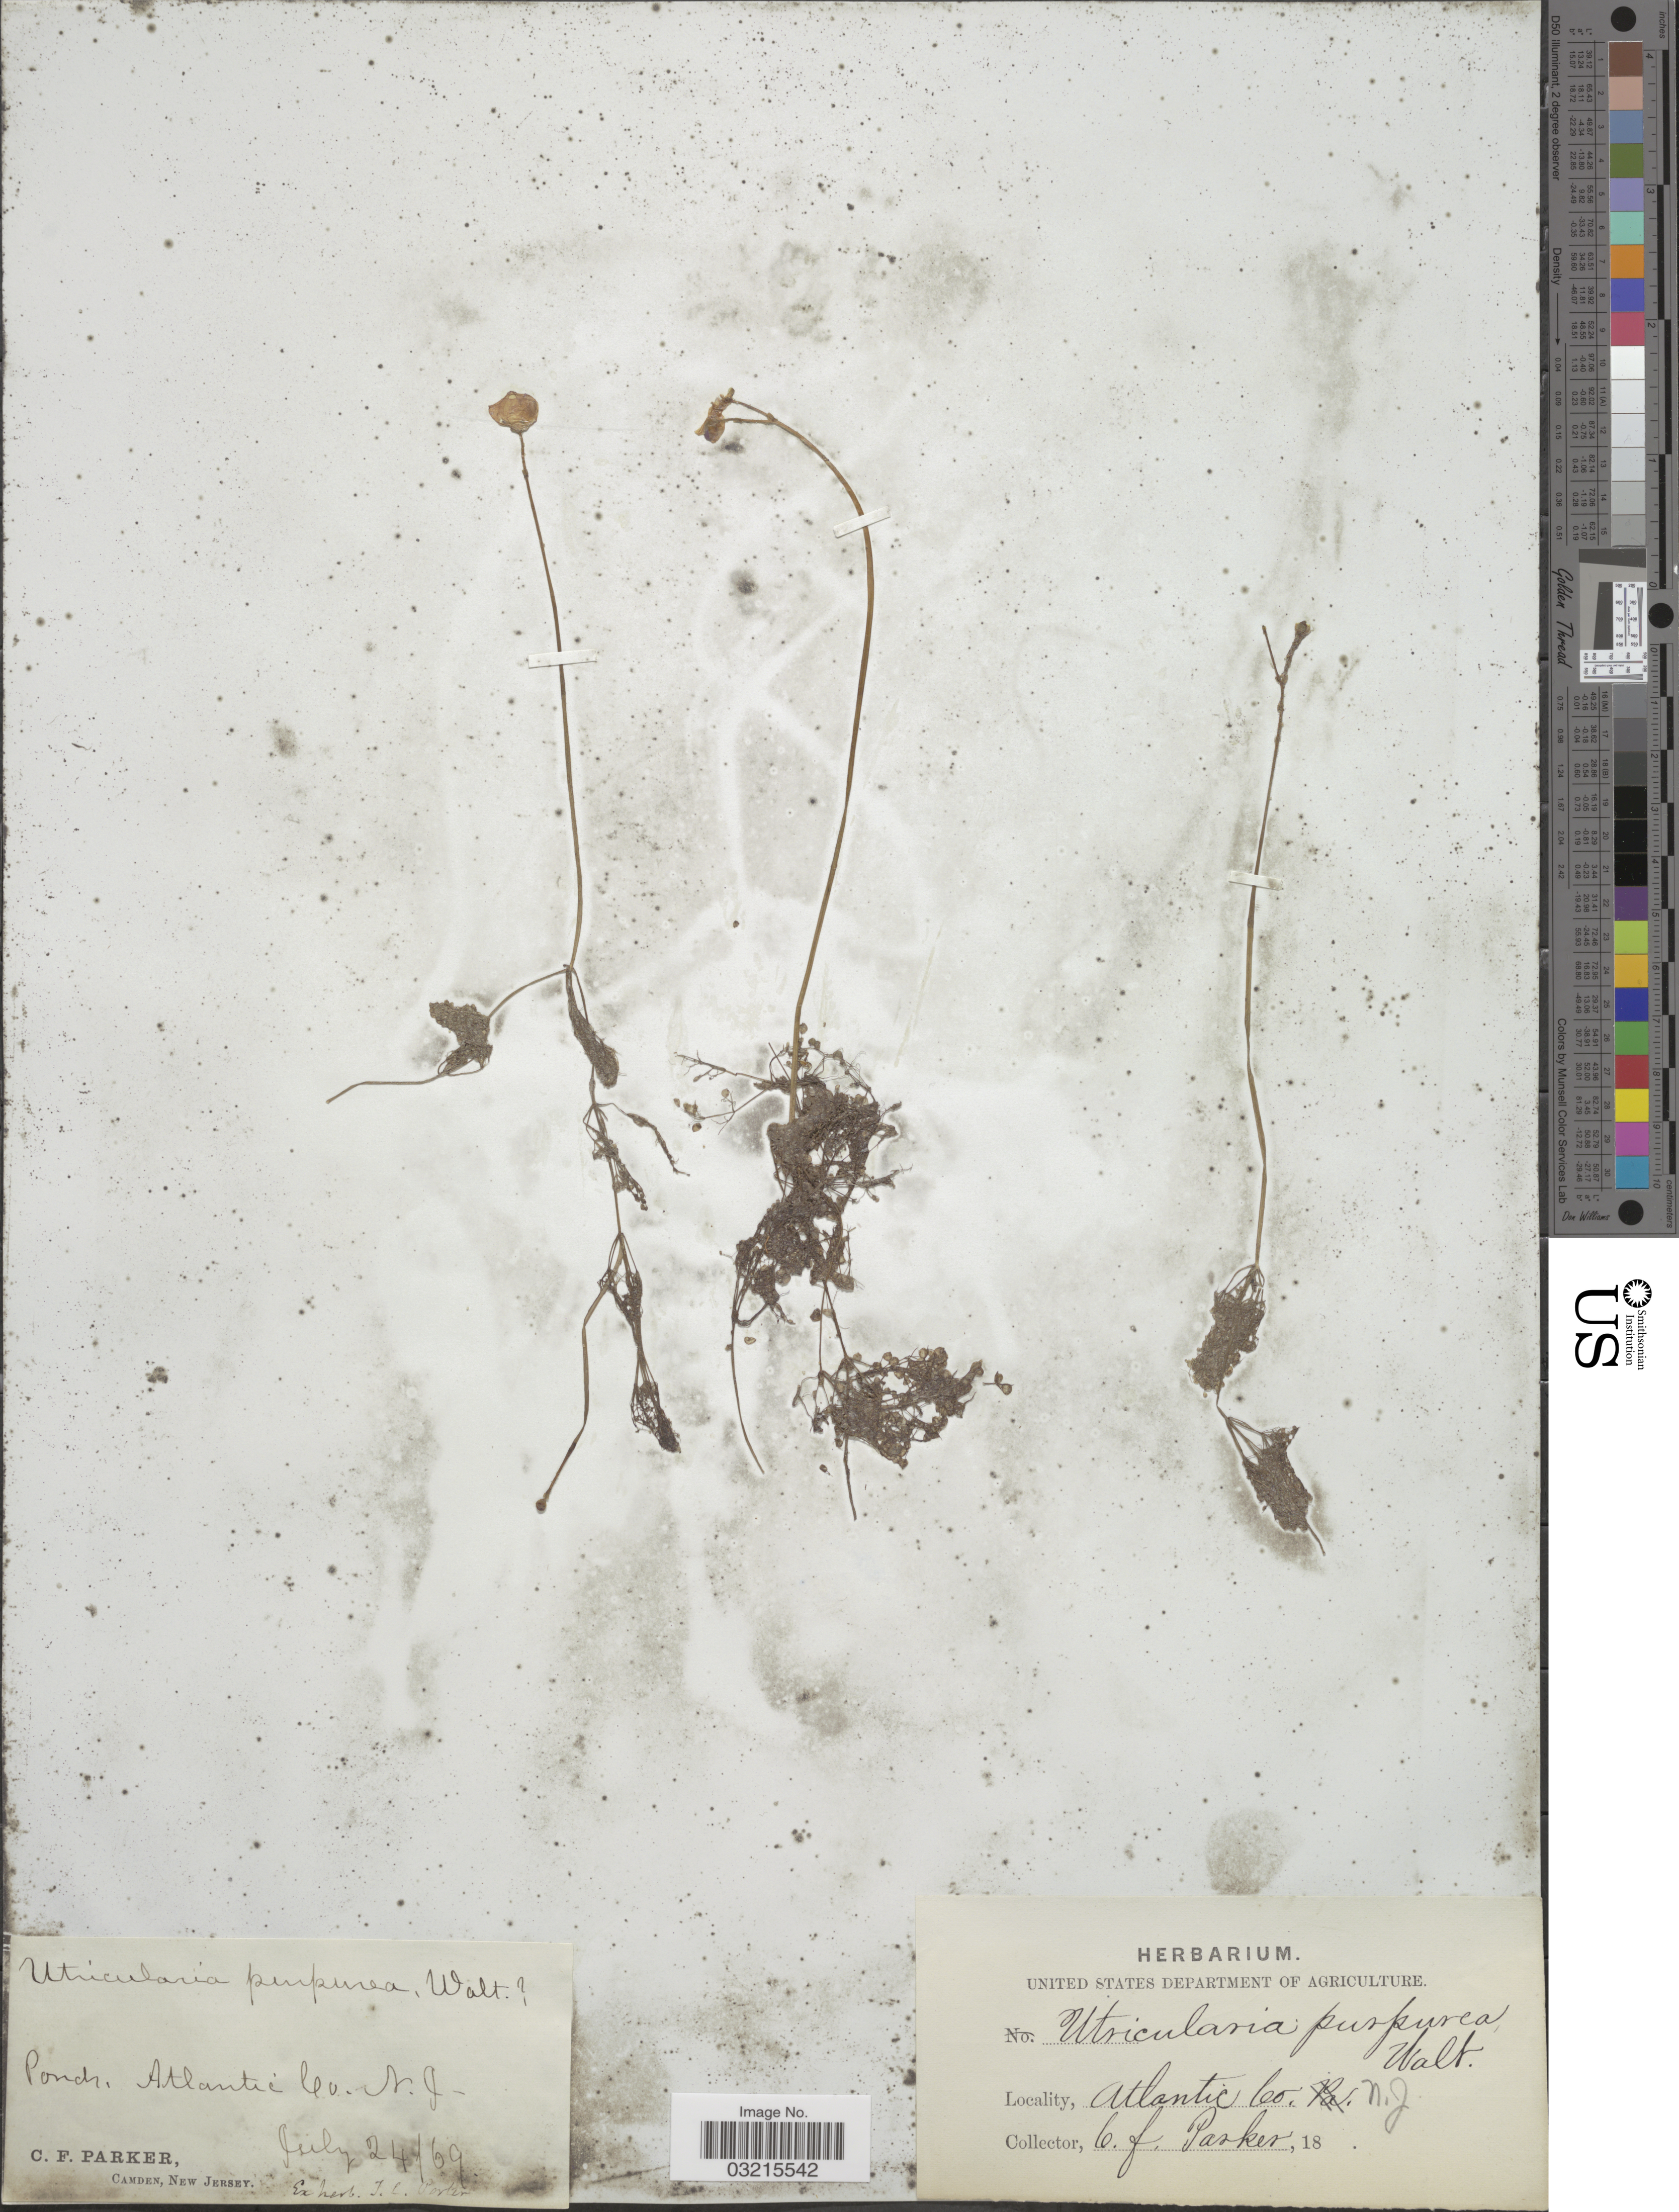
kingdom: Plantae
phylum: Tracheophyta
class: Magnoliopsida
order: Lamiales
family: Lentibulariaceae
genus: Utricularia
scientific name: Utricularia purpurea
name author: Walter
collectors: C. F. Parker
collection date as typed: Transcribed d/m/y: 24/7/69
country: United States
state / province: New Jersey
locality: Ponds Atlantic Co. N.J.